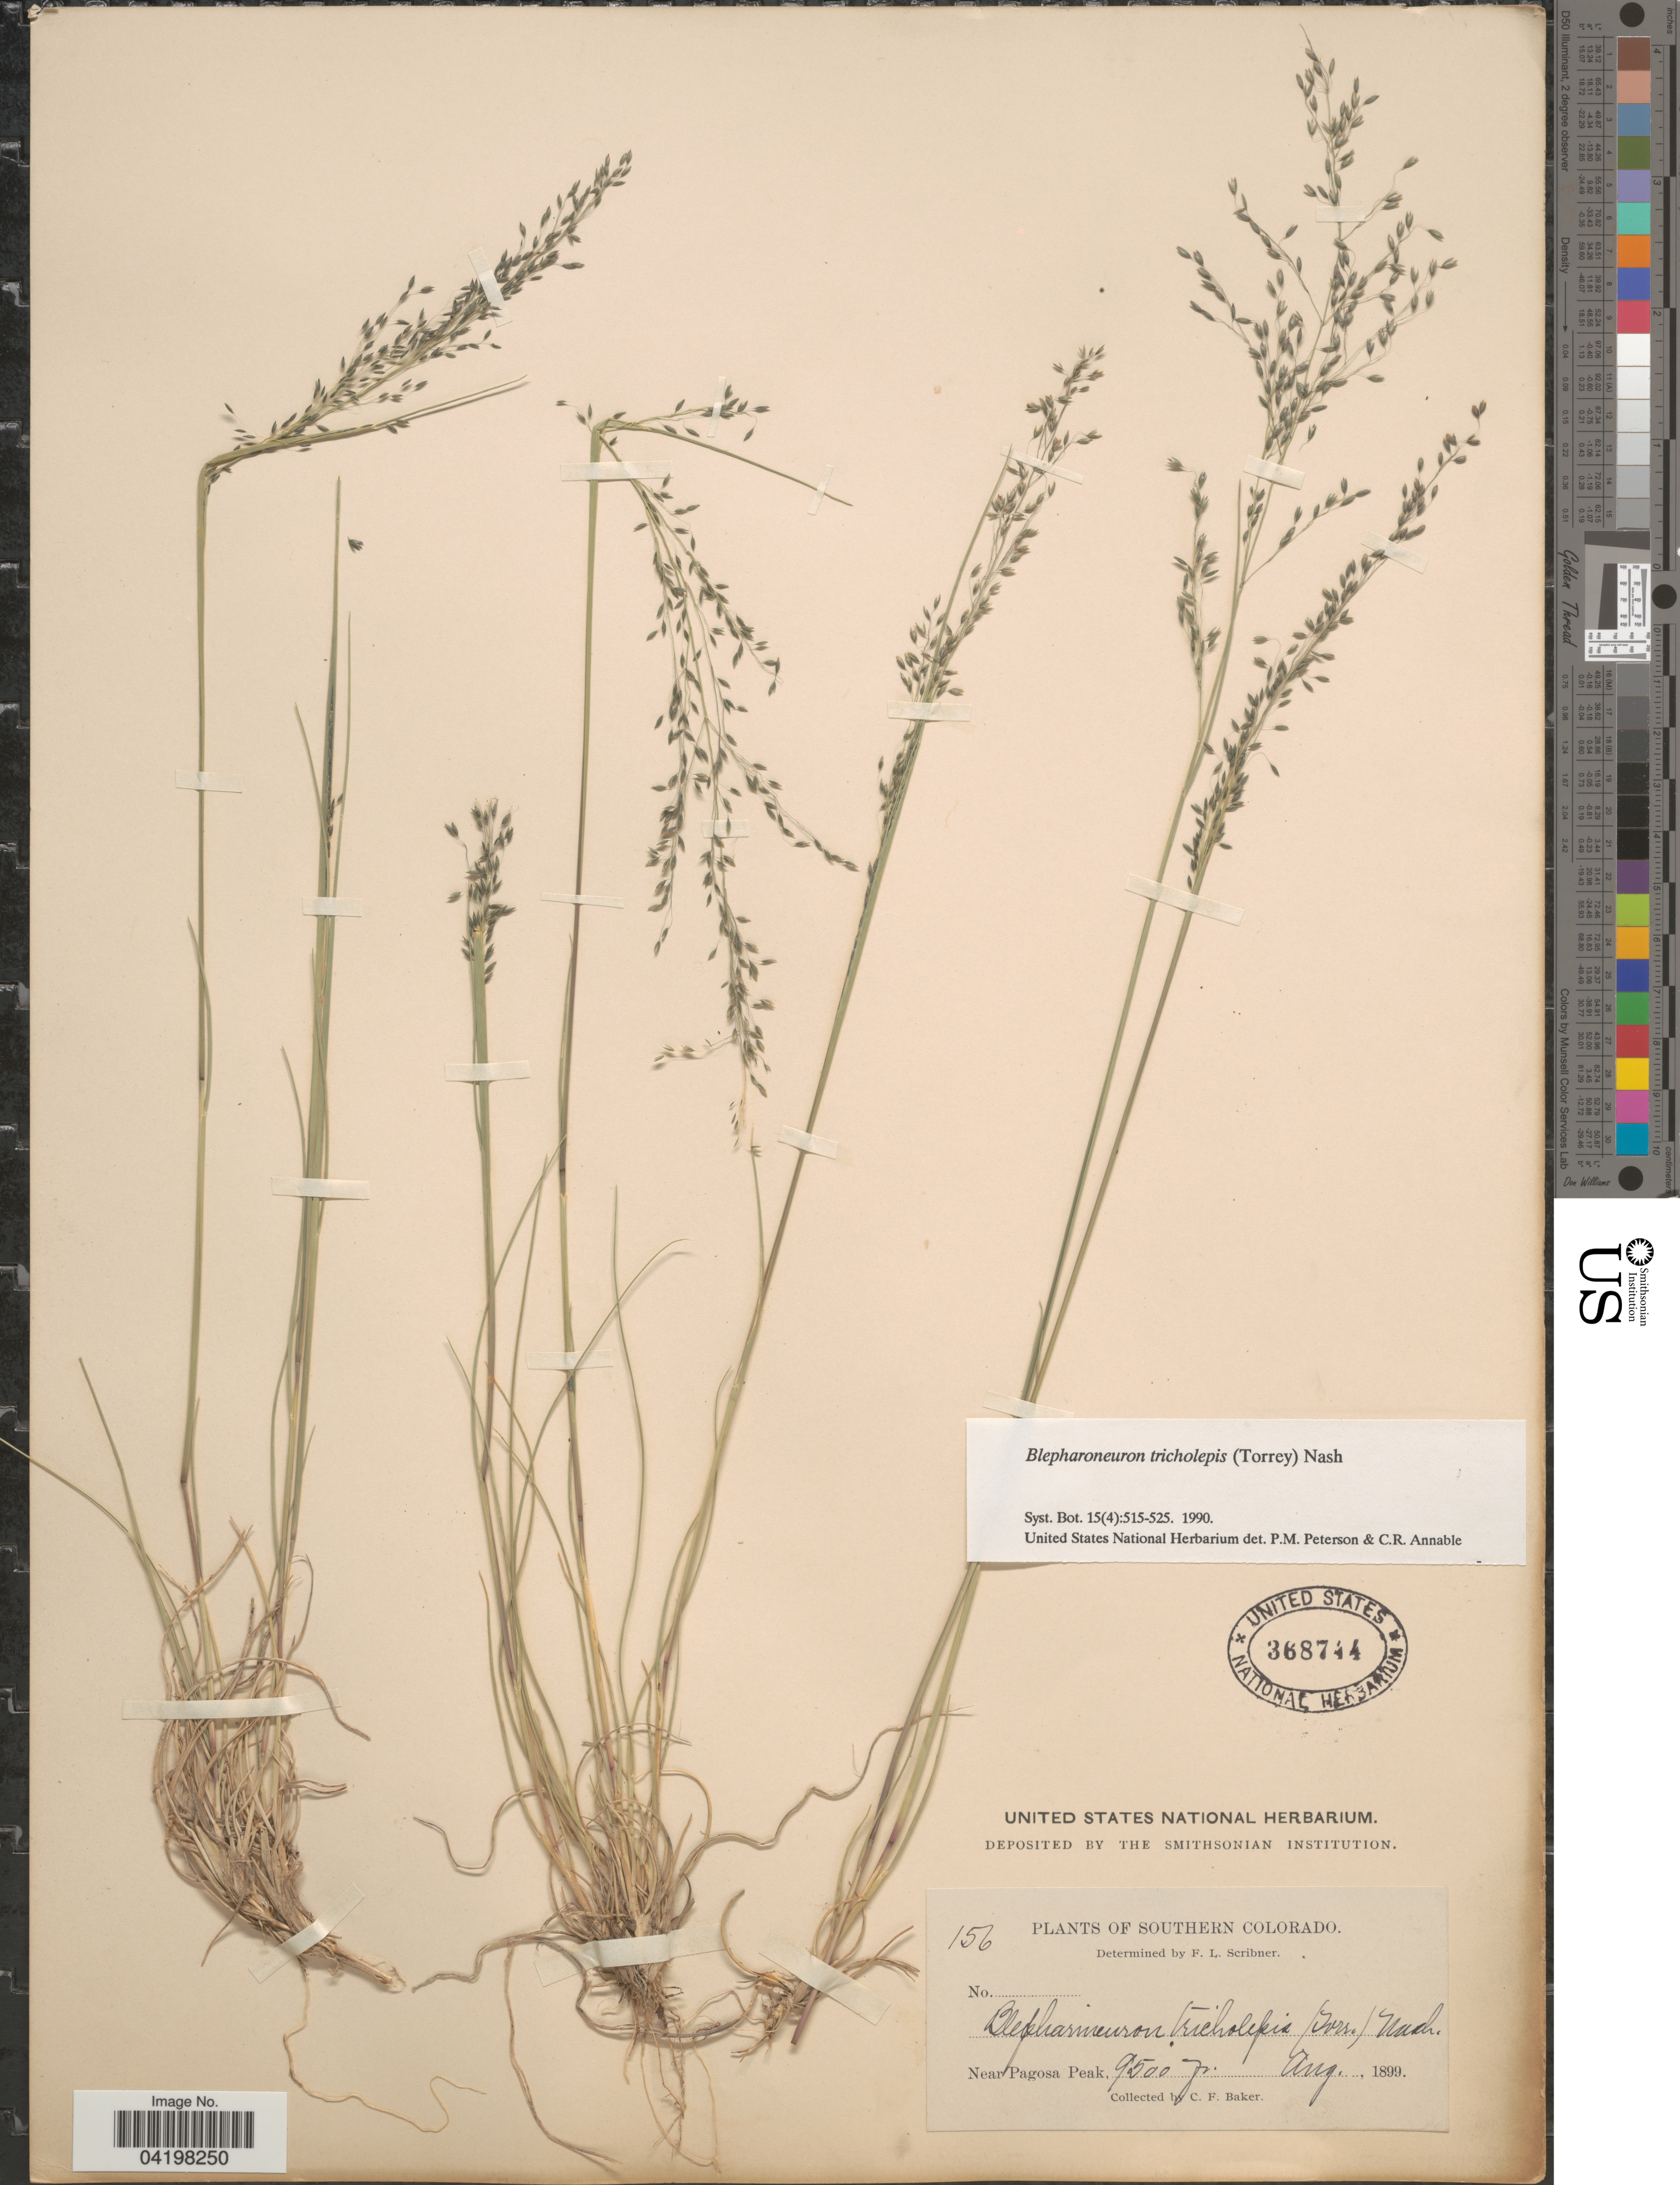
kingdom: Plantae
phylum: Tracheophyta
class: Liliopsida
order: Poales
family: Poaceae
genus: Muhlenbergia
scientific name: Muhlenbergia tricholepis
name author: (Torr.) Columbus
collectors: C. F. Baker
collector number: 156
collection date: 1899-08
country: United States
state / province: Colorado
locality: Southern Colorado. Near Pagosa Peak.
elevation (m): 2896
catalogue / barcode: US 368744